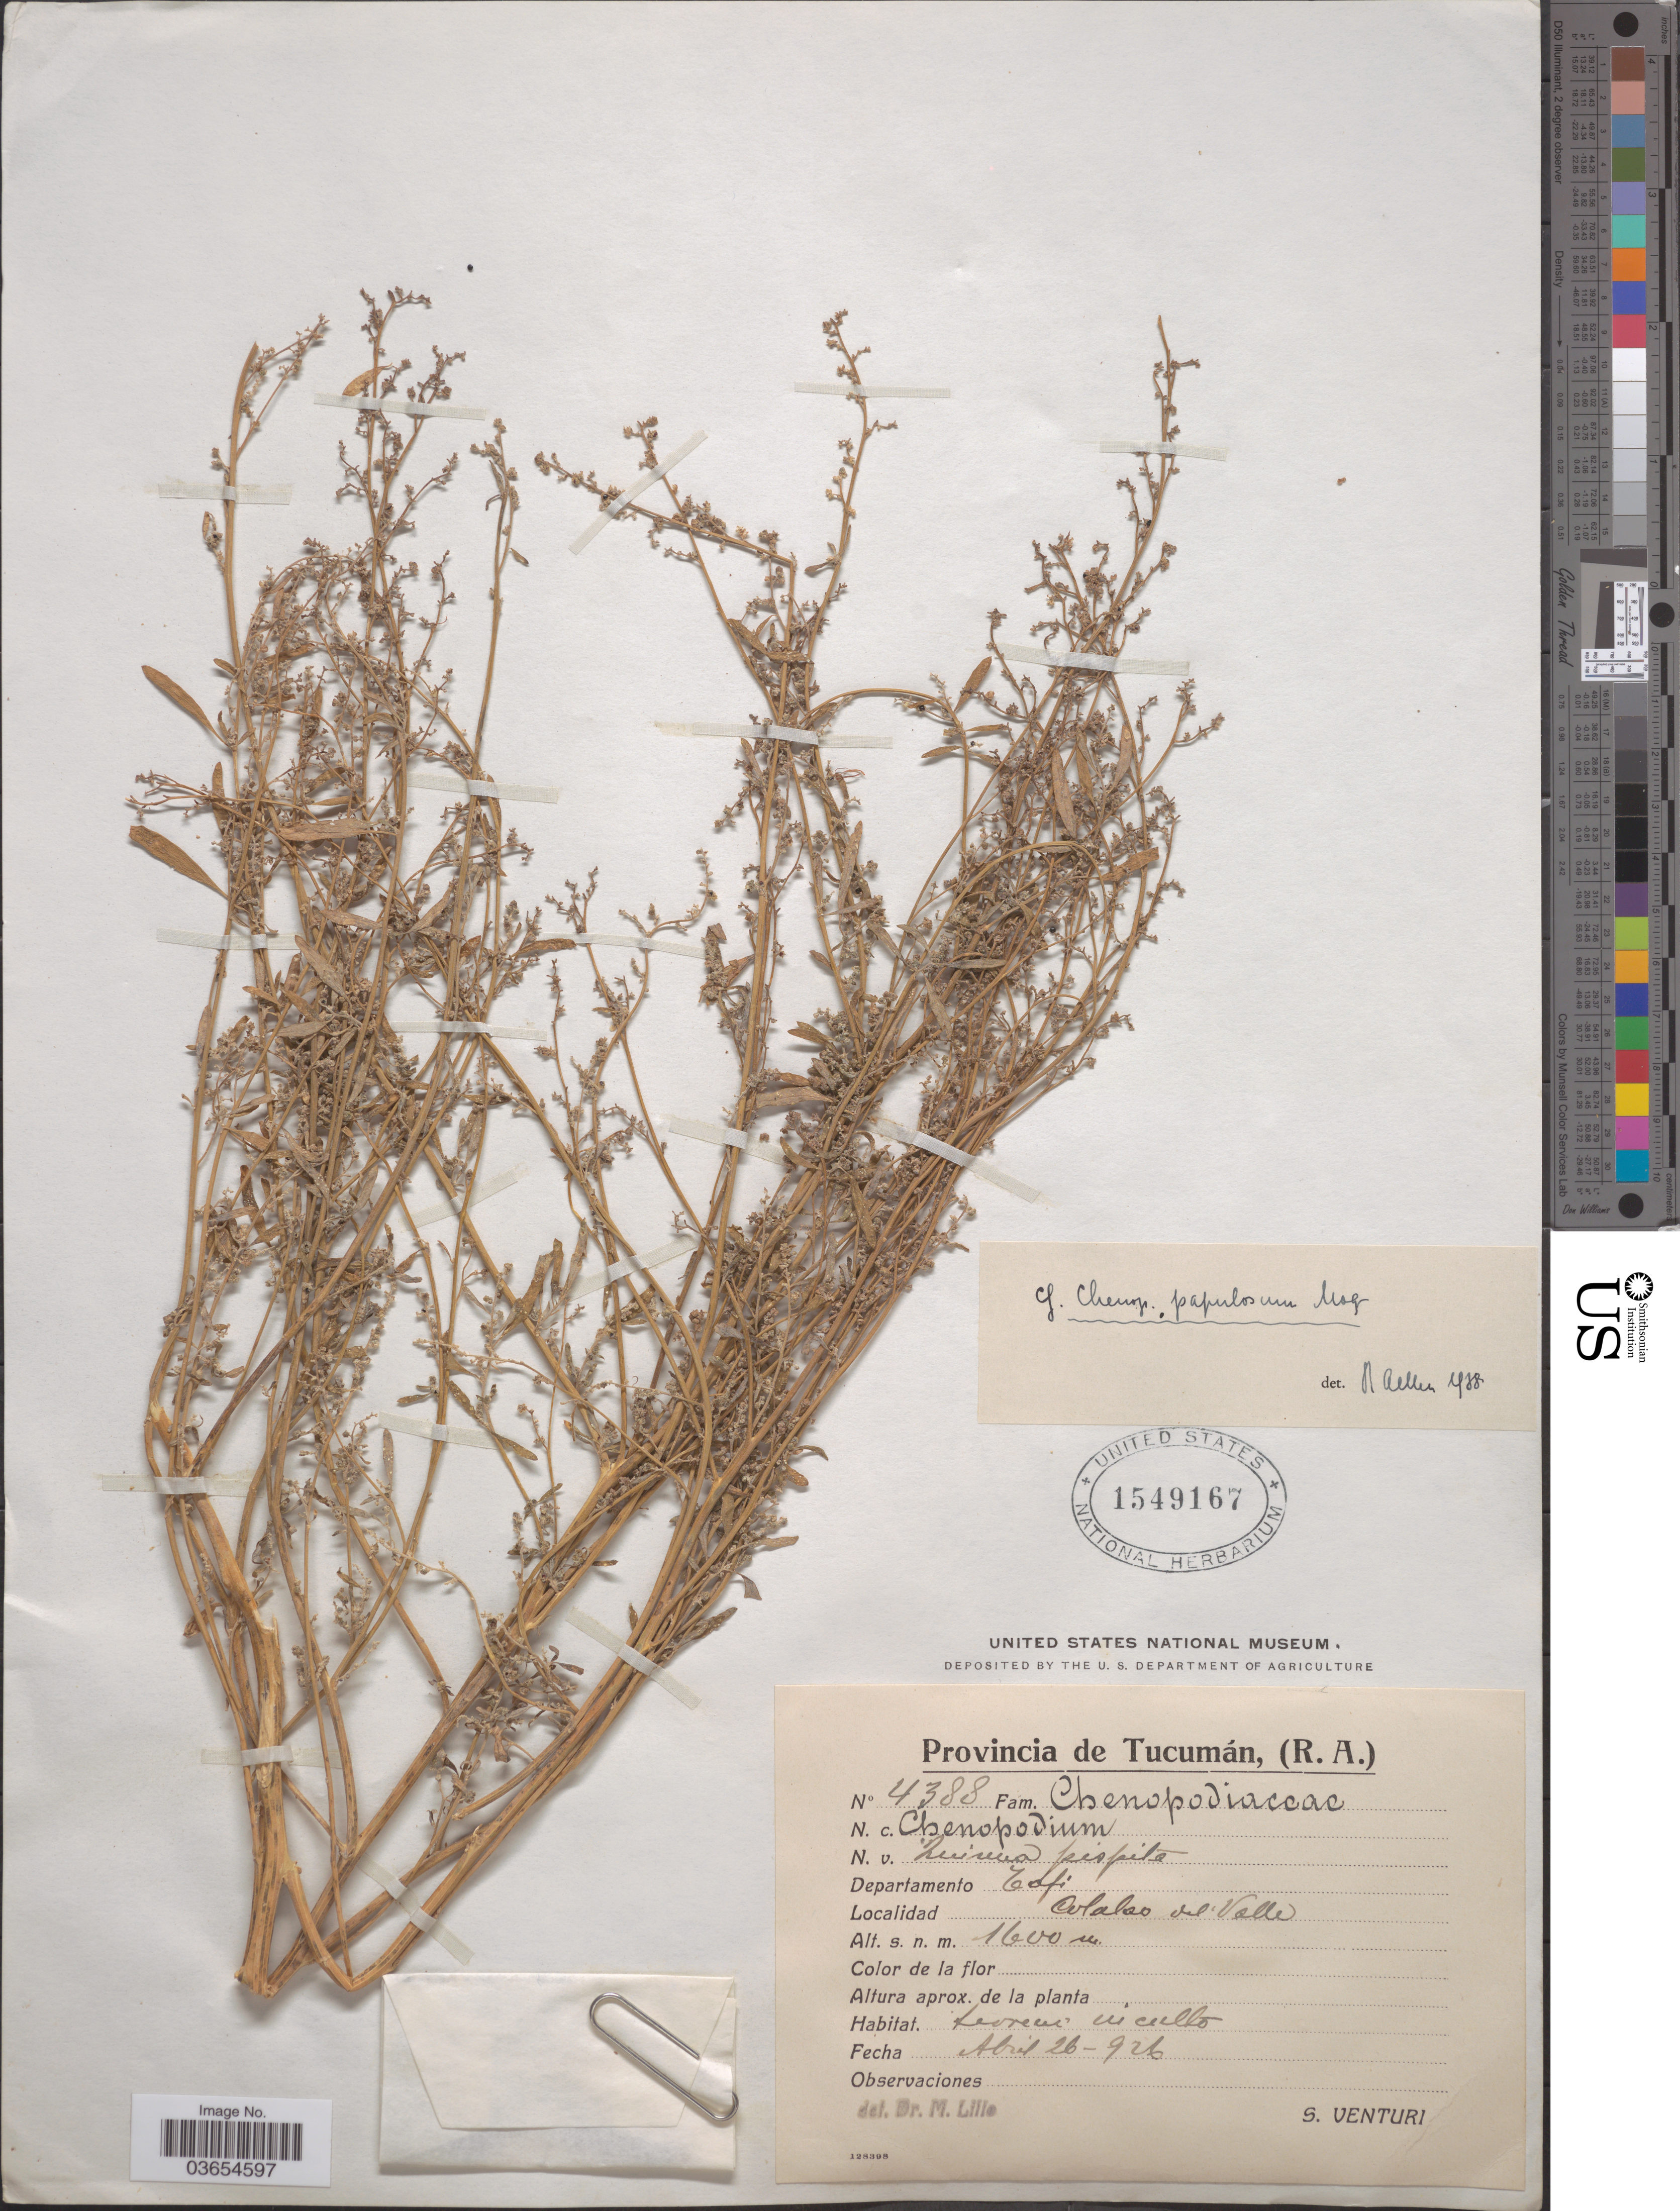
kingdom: Plantae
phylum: Tracheophyta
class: Magnoliopsida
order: Caryophyllales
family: Amaranthaceae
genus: Chenopodium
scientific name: Chenopodium papulosum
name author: Moq.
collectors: S. Venturi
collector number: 4388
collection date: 1926-04-26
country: Argentina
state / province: Tucuman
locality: Departamento Tafi. Colalao del Valle.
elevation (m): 1600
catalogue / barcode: US 1549167